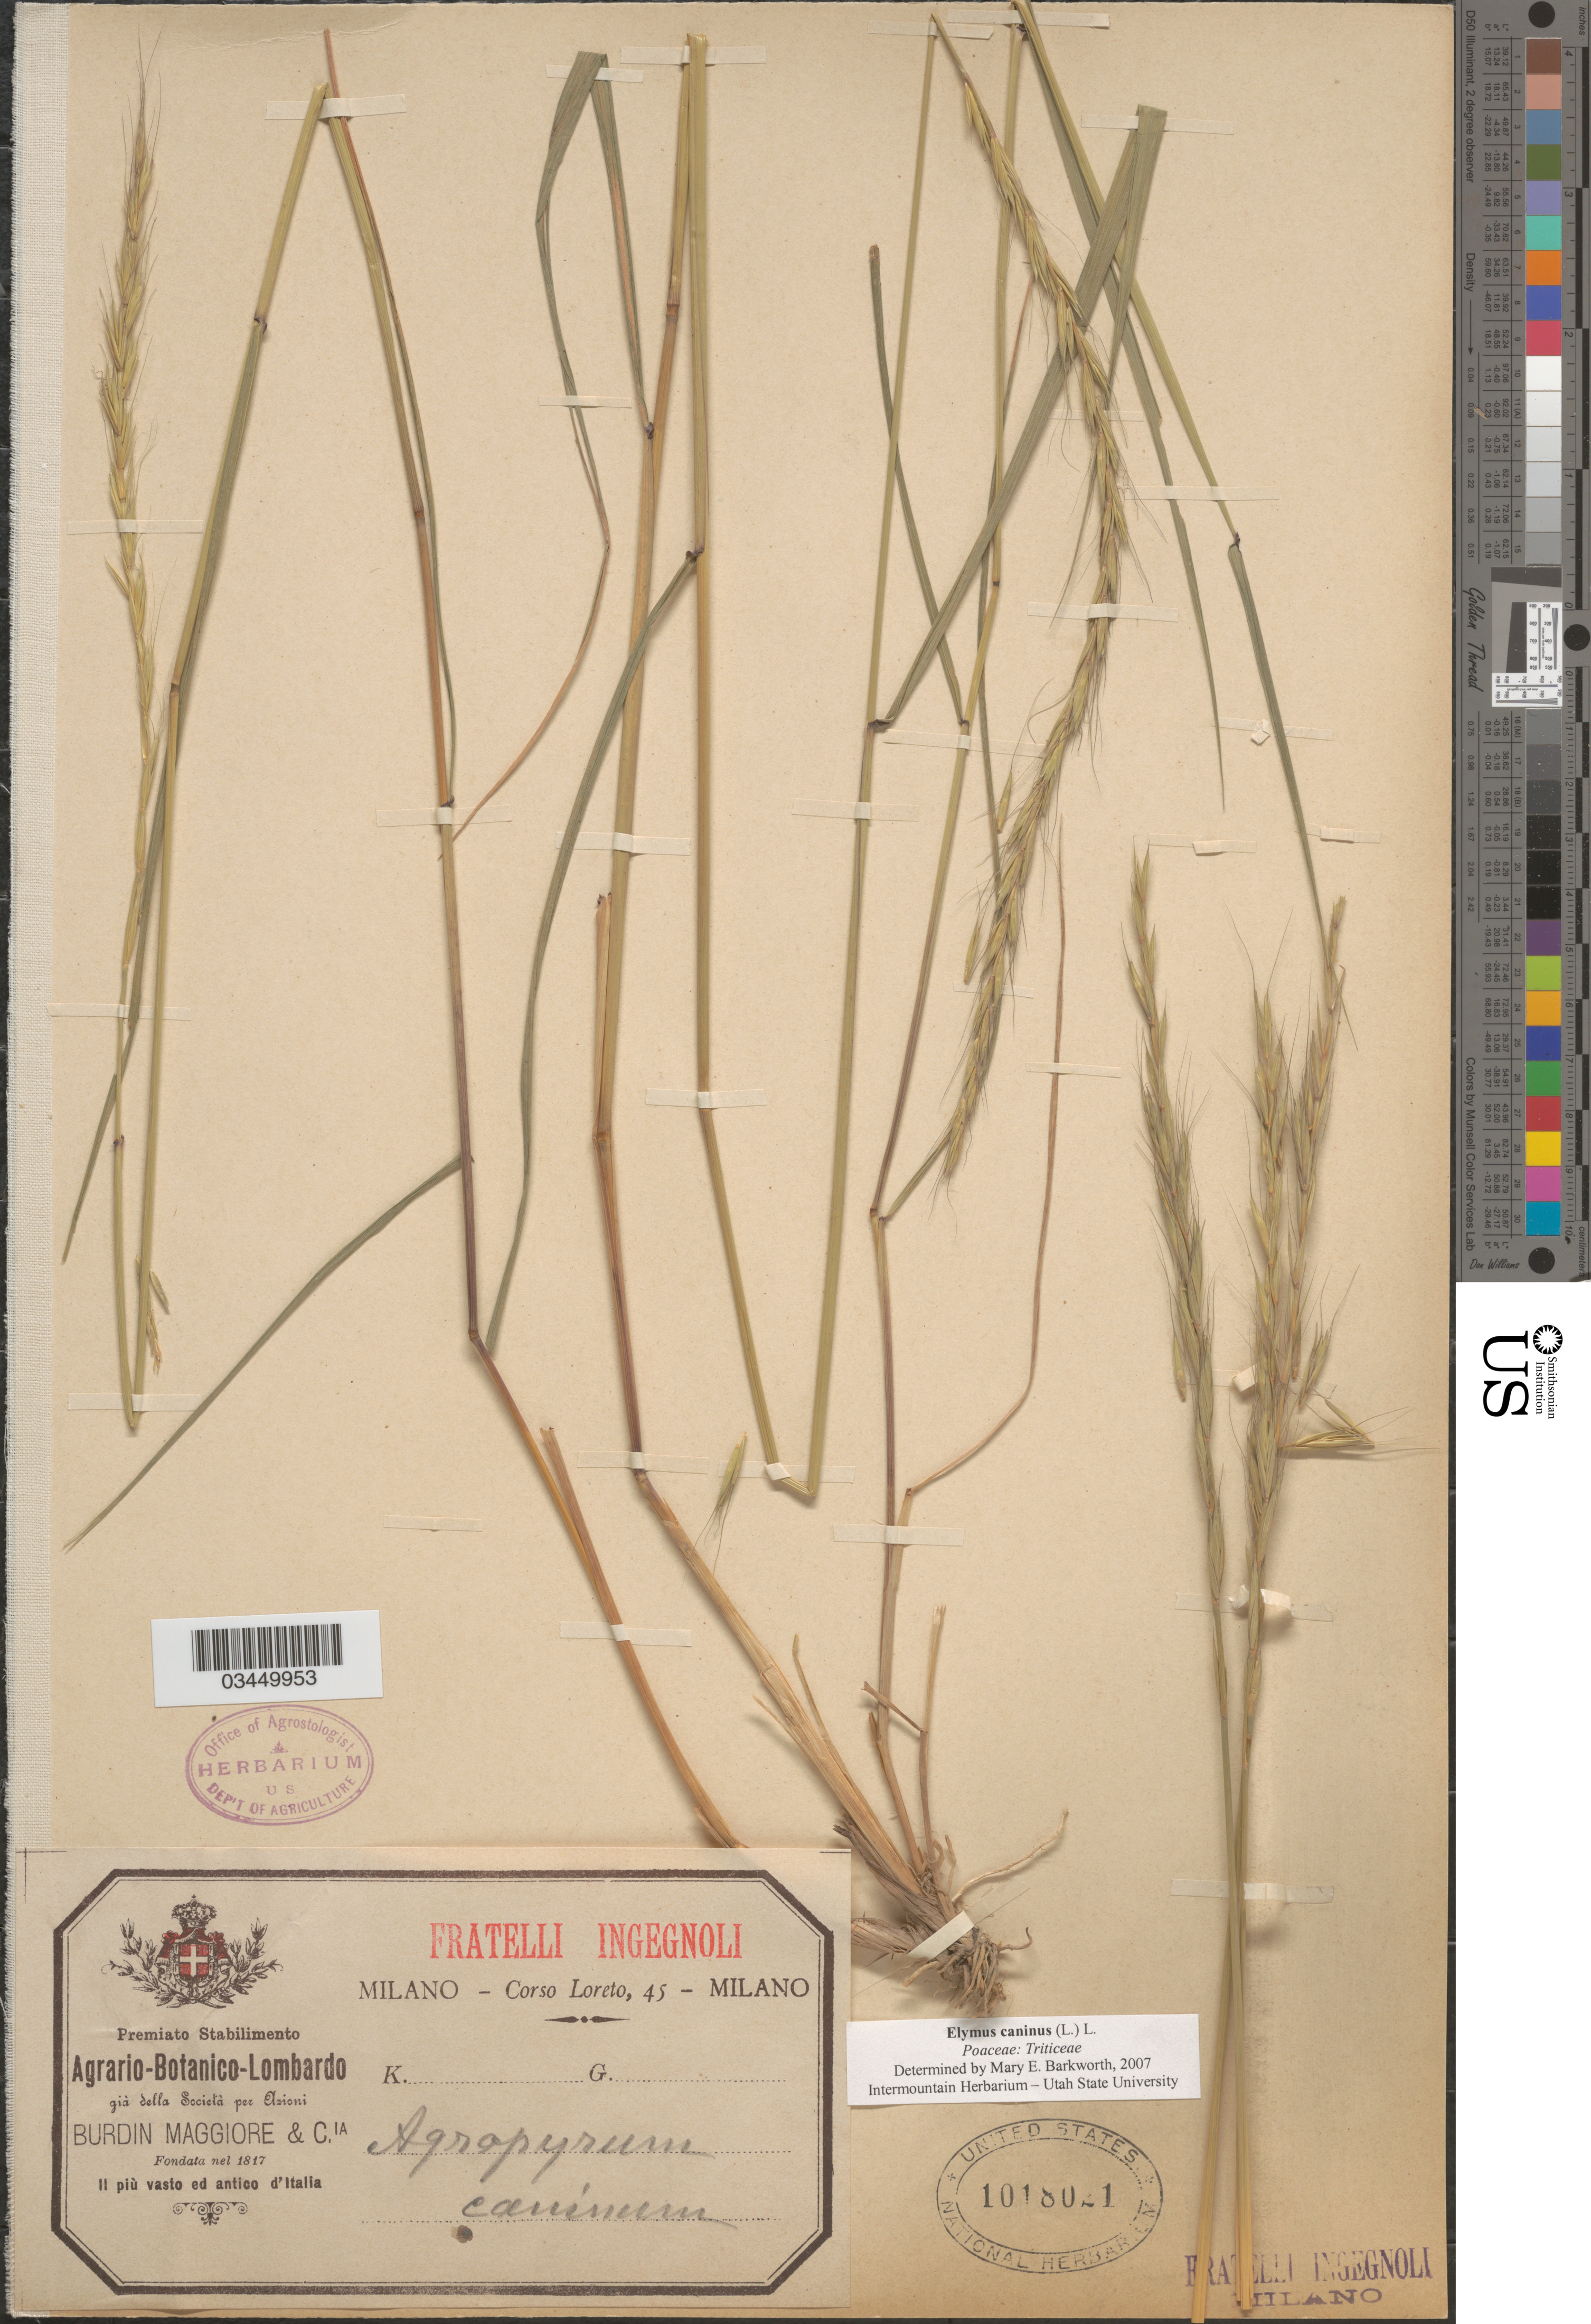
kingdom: Plantae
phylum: Tracheophyta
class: Liliopsida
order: Poales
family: Poaceae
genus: Elymus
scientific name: Elymus caninus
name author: (L.) L.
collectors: Loreto, C.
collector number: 45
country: Italy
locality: Il più vasto ed antico d'Italia.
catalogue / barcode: US 1018021